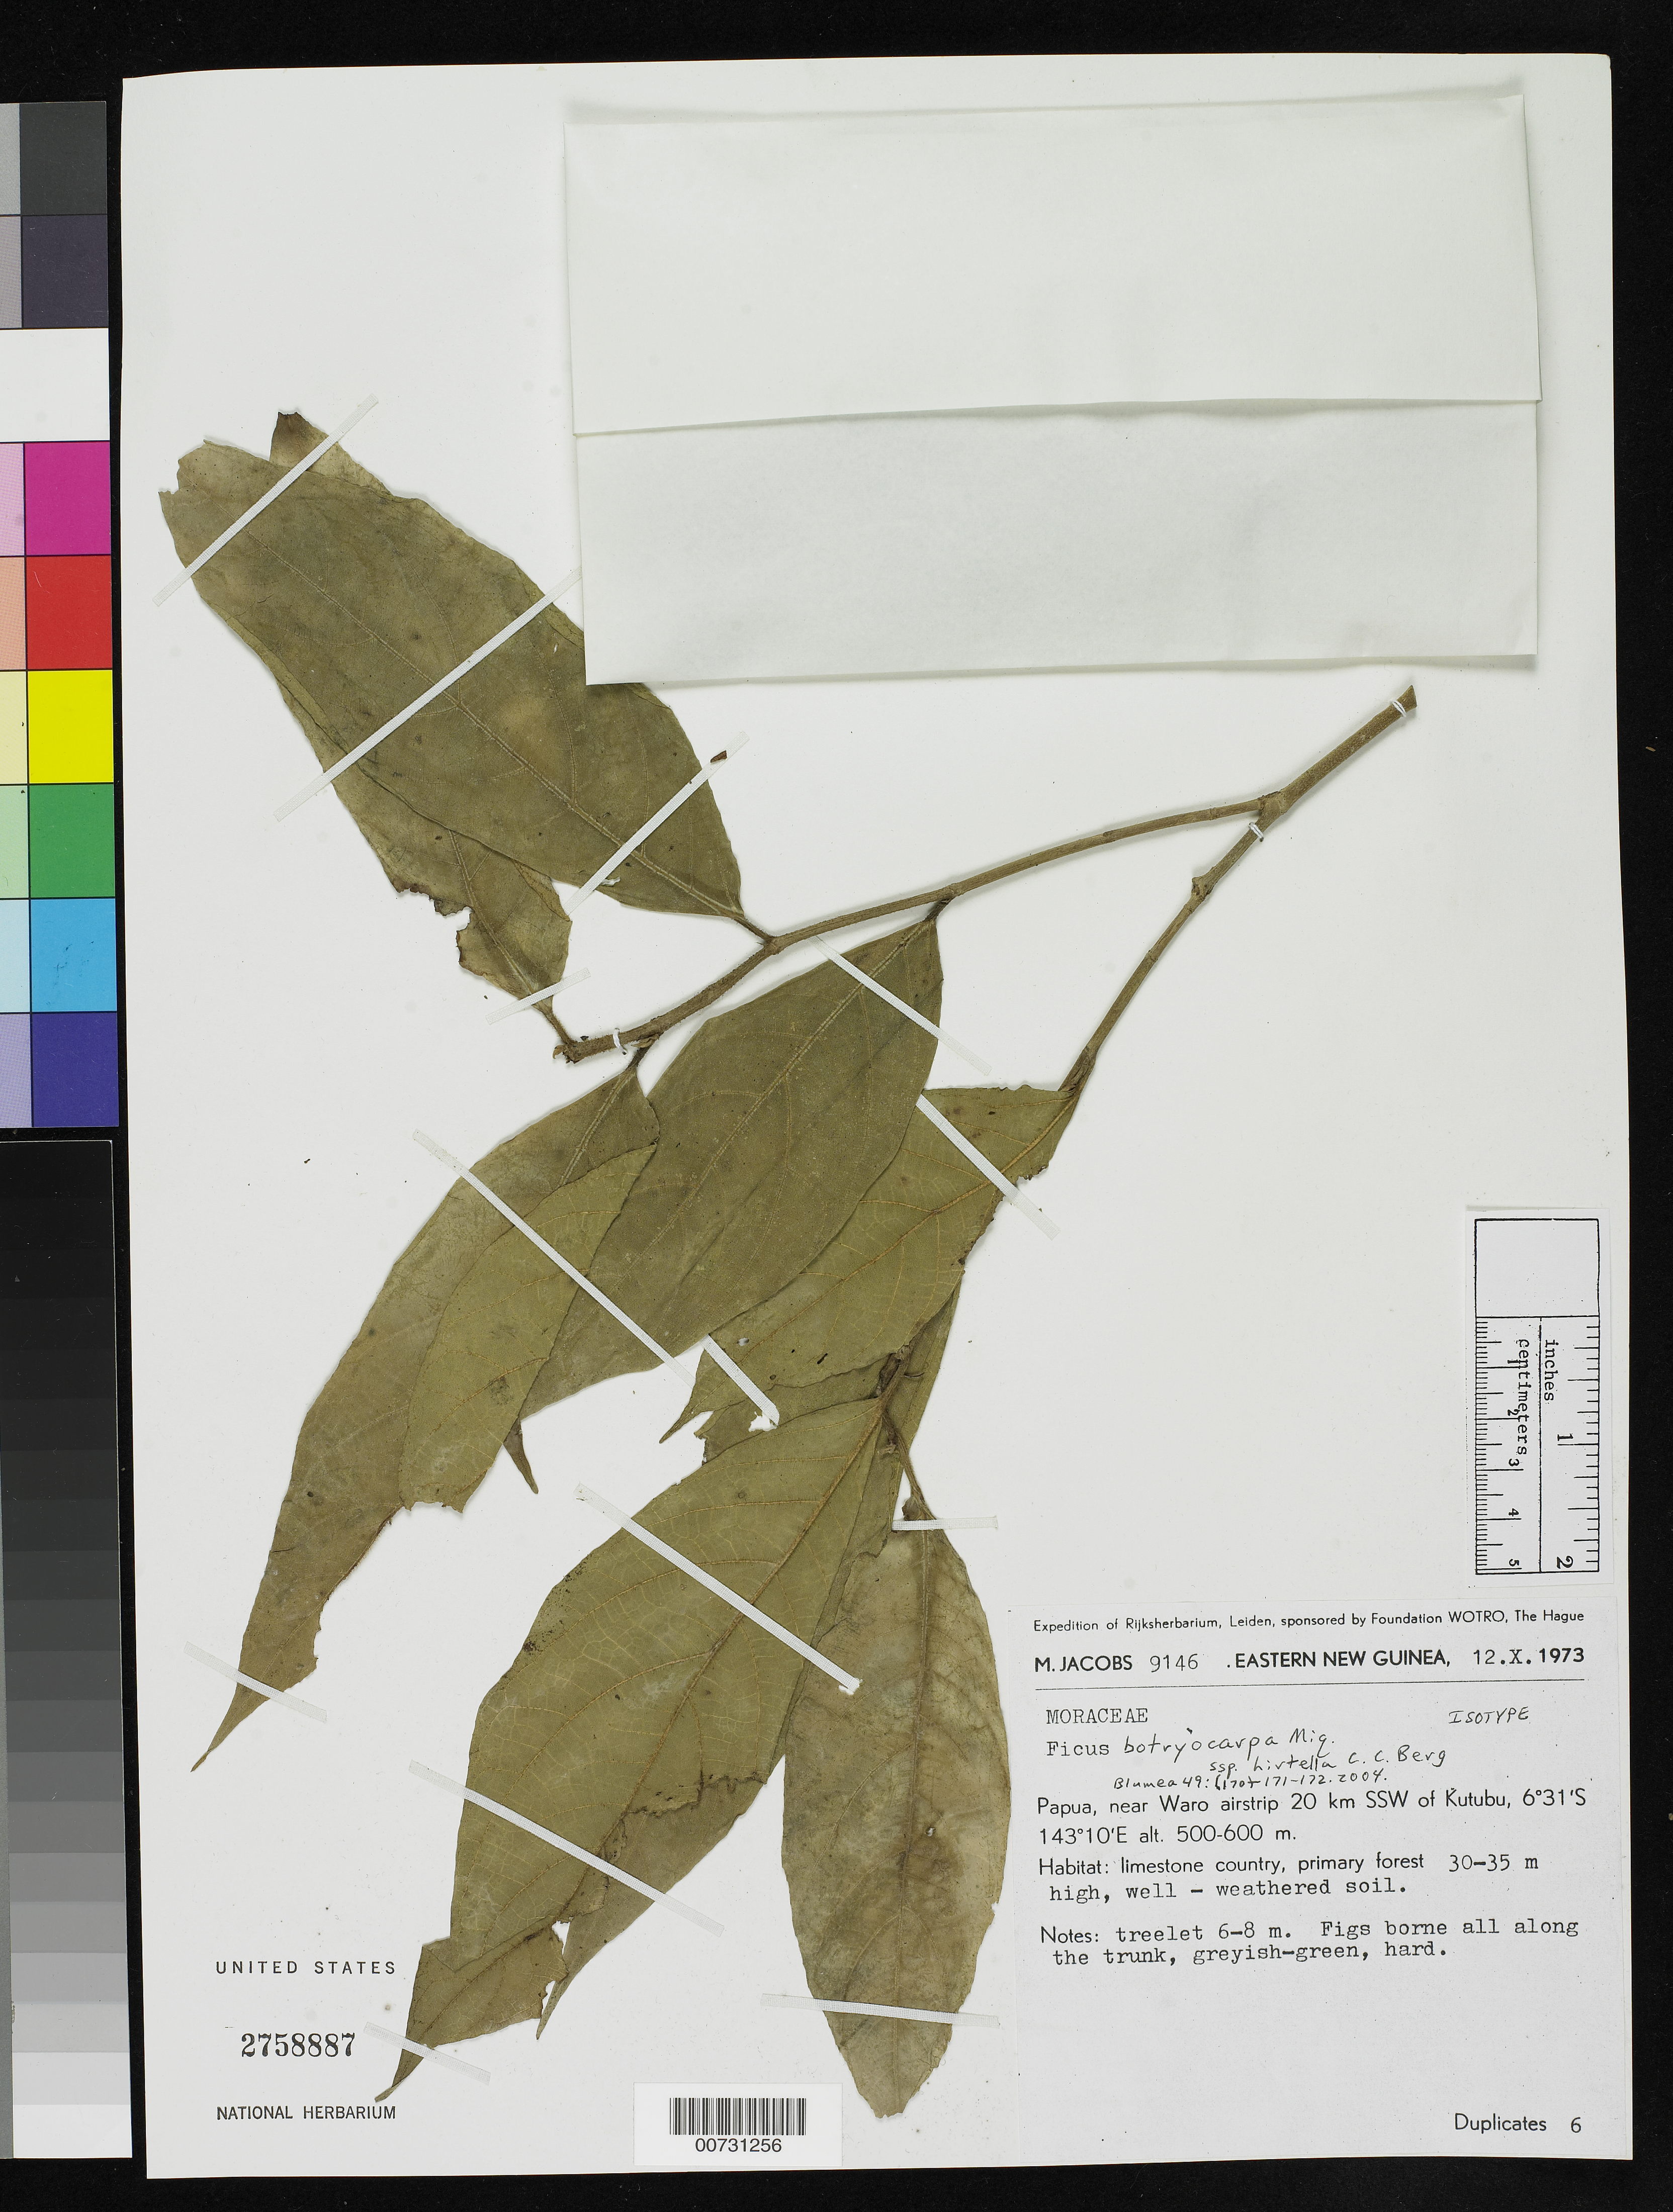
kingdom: Plantae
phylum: Tracheophyta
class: Magnoliopsida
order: Rosales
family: Moraceae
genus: Ficus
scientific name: Ficus botryocarpa subsp. hirtella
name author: C.C. Berg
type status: Isotype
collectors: M. R. Jacobs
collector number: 9146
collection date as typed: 12 Oct 1973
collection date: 1973-10-12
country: Papua New Guinea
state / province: Southern Highlands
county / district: Kutubu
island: New Guinea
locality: Eastern New Guinea. Papua, near Waro airstrip 20 km SSW of Kutubu.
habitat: Limestone country, primary forest 30-35 m high, well-weathered soil.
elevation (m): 500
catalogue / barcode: US 2758887